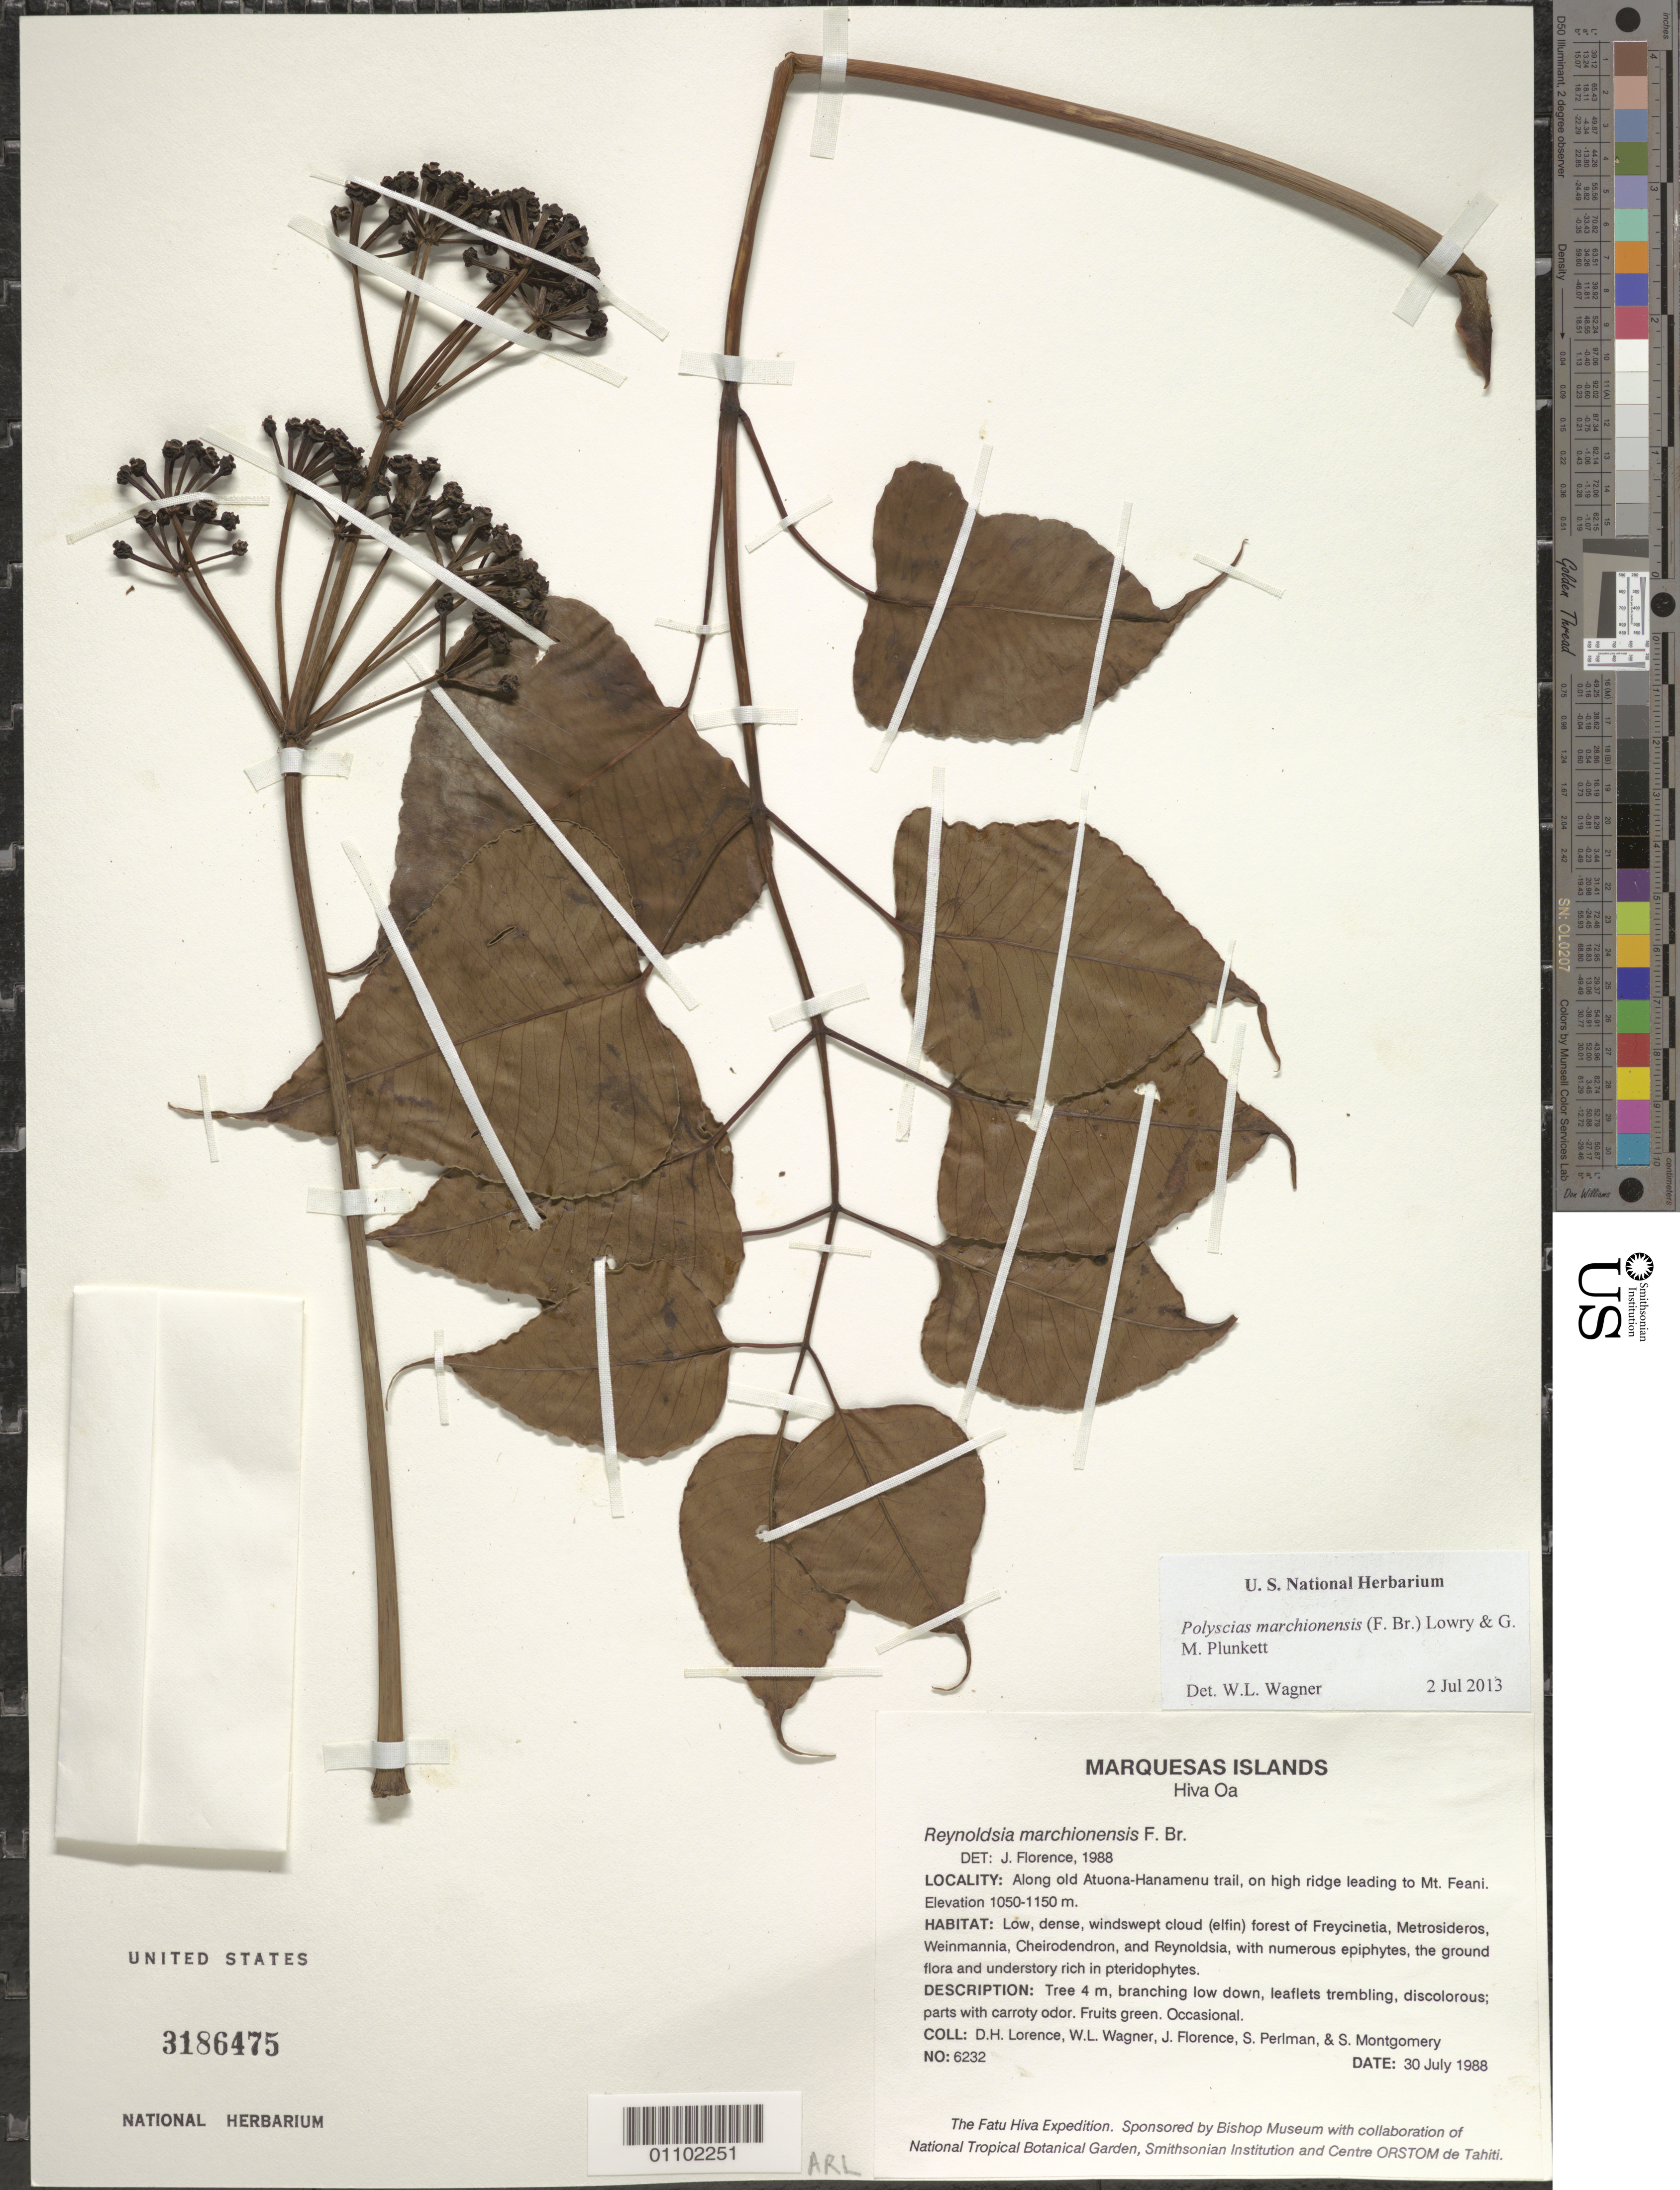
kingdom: Plantae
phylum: Tracheophyta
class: Magnoliopsida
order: Apiales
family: Araliaceae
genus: Polyscias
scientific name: Polyscias marchionensis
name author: (F. Br.) T.K. Lowery & G. M. Plunkett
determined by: Lorence, David H., (PTBG), National Tropical Botanical Garden (UNITED STATES)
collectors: D. Lorence, W. L. Wagner, J. Florence, S. P. Perlman & S. Montgomery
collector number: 6232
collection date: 1988-07-30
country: French Polynesia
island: Hiva Oa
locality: along old Atuona-Hanamenu Trail, on high ridge leading to Mt. Feani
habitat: Low, dense, windswept cloud (elfin) forest of Freycinetia, Metrosideros, Weinmannia, Cheirodendron, and Reynoldsia, with numerous epiphytes, the ground flora and understory rich in pteridophytes.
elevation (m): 1050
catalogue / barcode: US 3186475